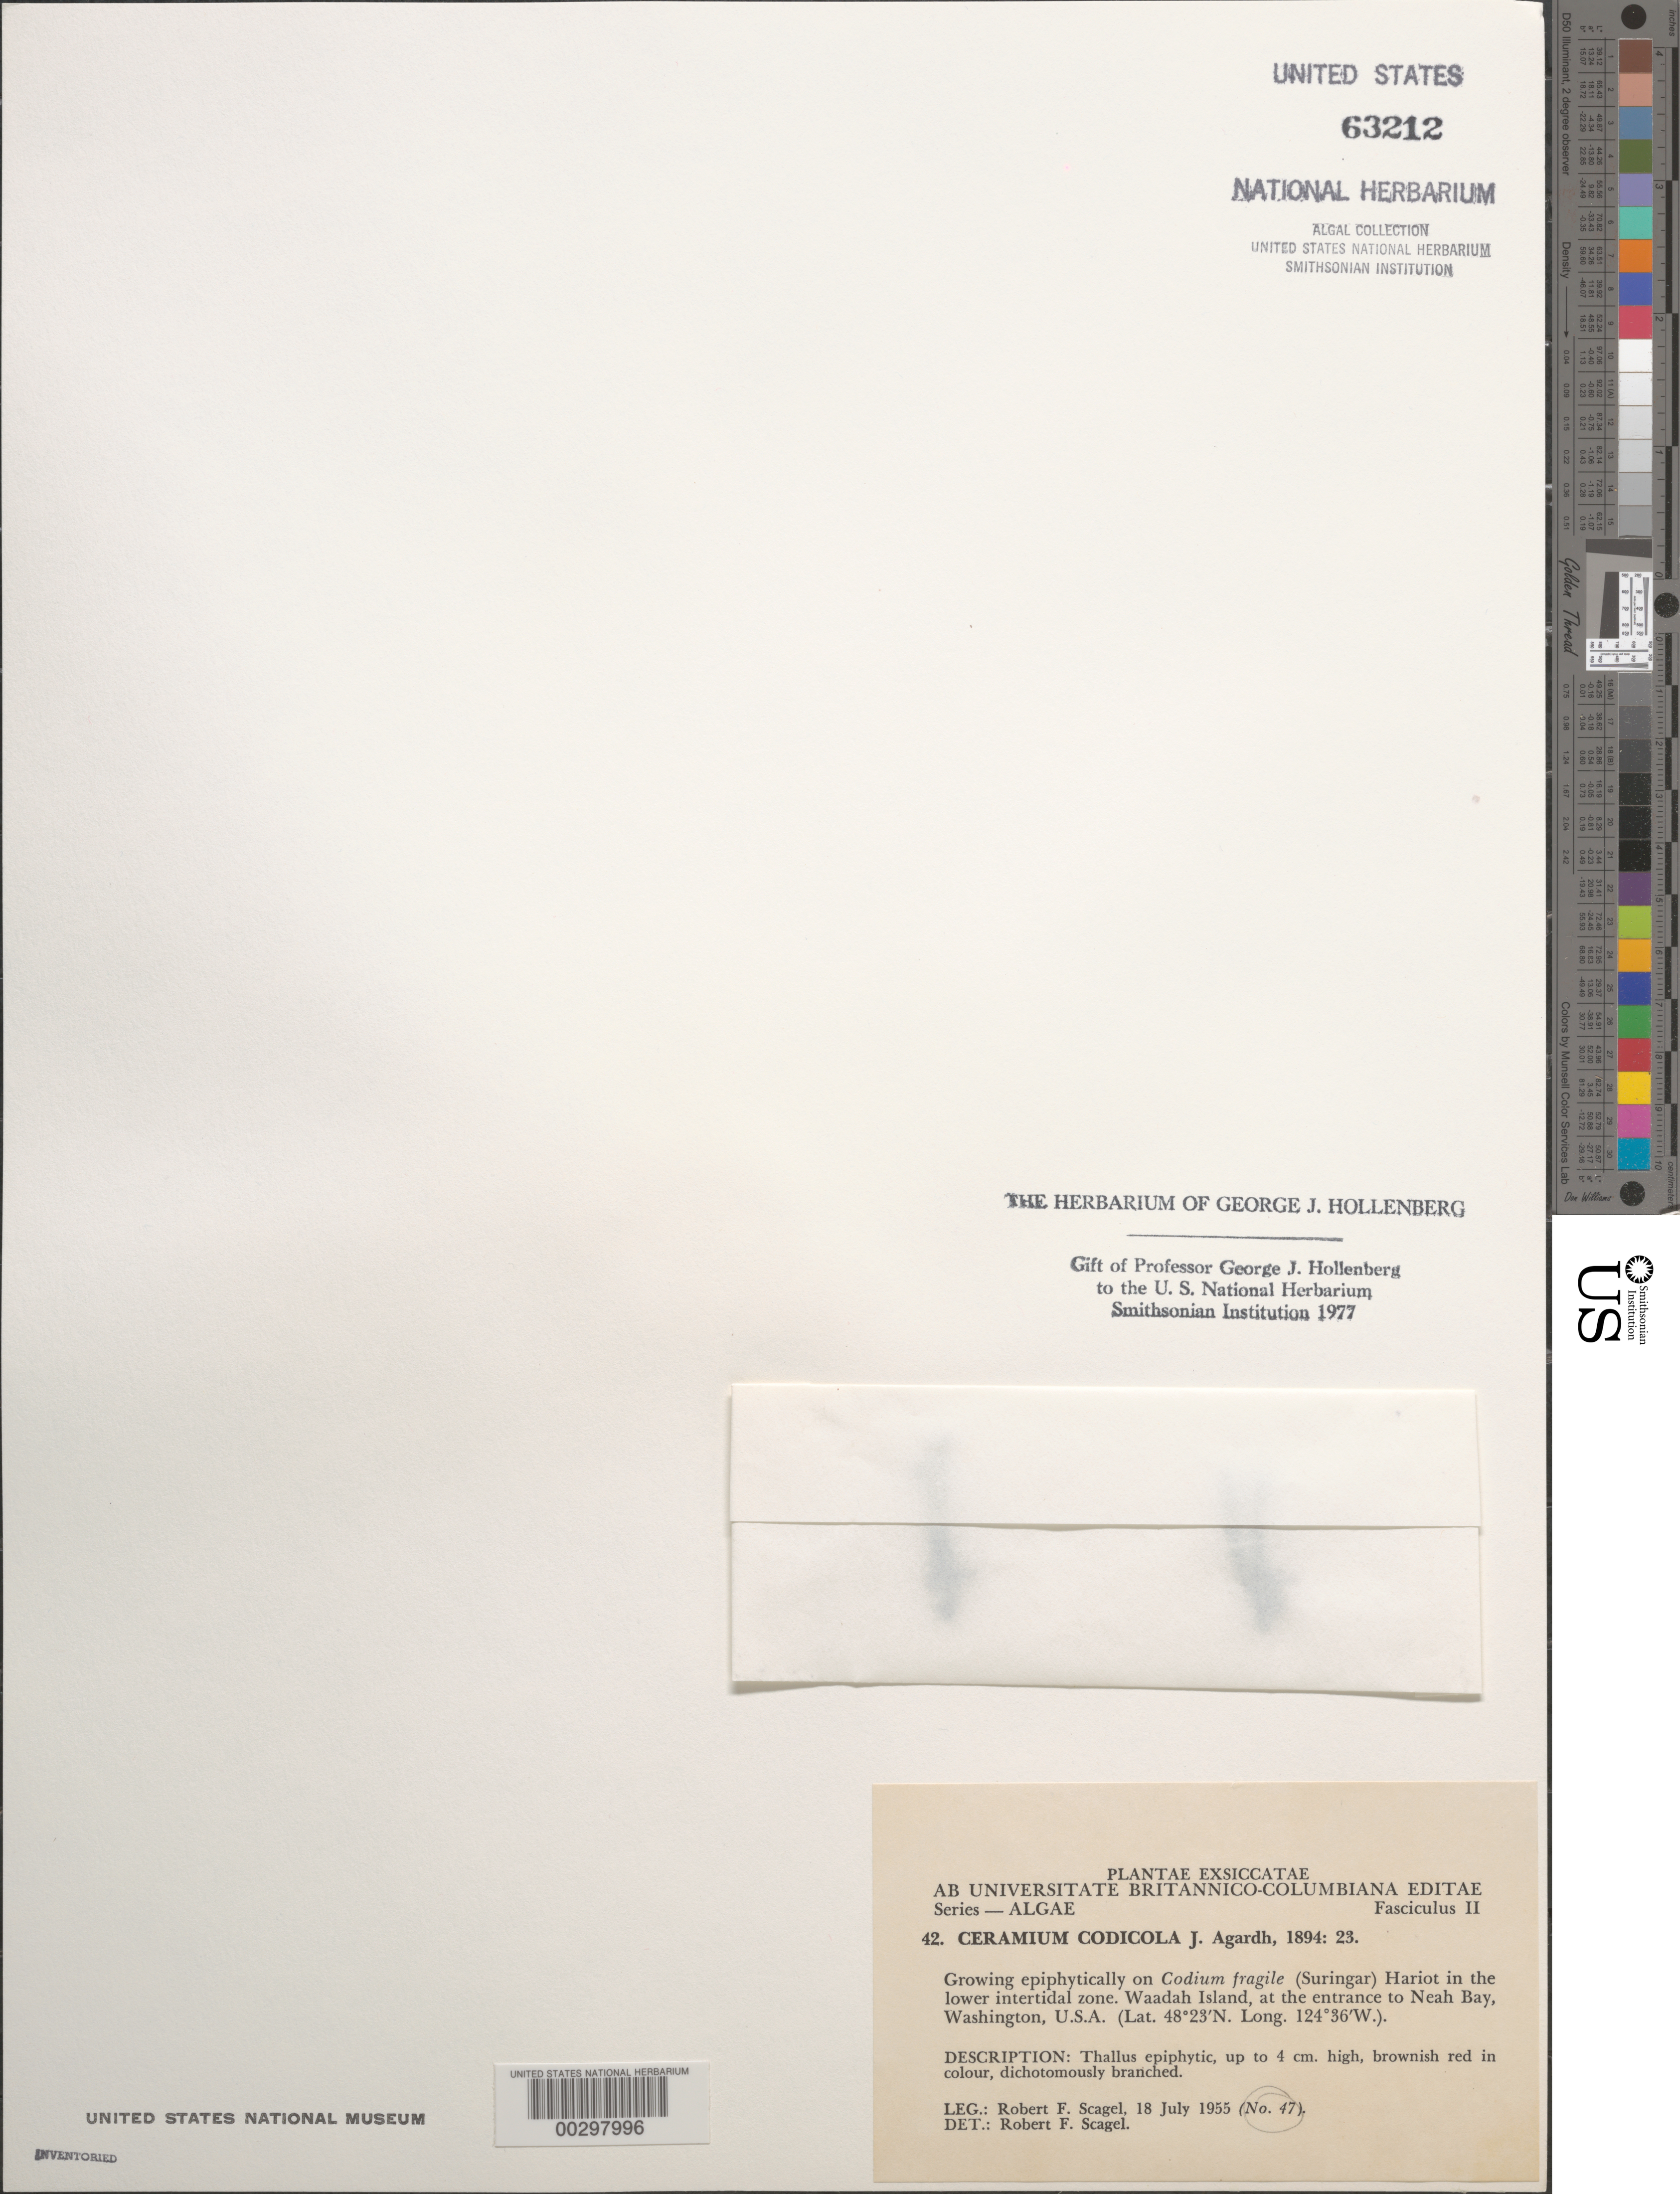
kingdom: Plantae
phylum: Rhodophyta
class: Florideophyceae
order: Ceramiales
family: Ceramiaceae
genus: Ceramium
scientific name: Ceramium codicola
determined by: Scagel, R. F.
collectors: R. F. Scagel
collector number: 47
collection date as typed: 18 Jul 1955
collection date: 1955-07-18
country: United States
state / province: Washington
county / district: Clallam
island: Waadah Island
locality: Neah Bay entrance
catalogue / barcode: US 63212